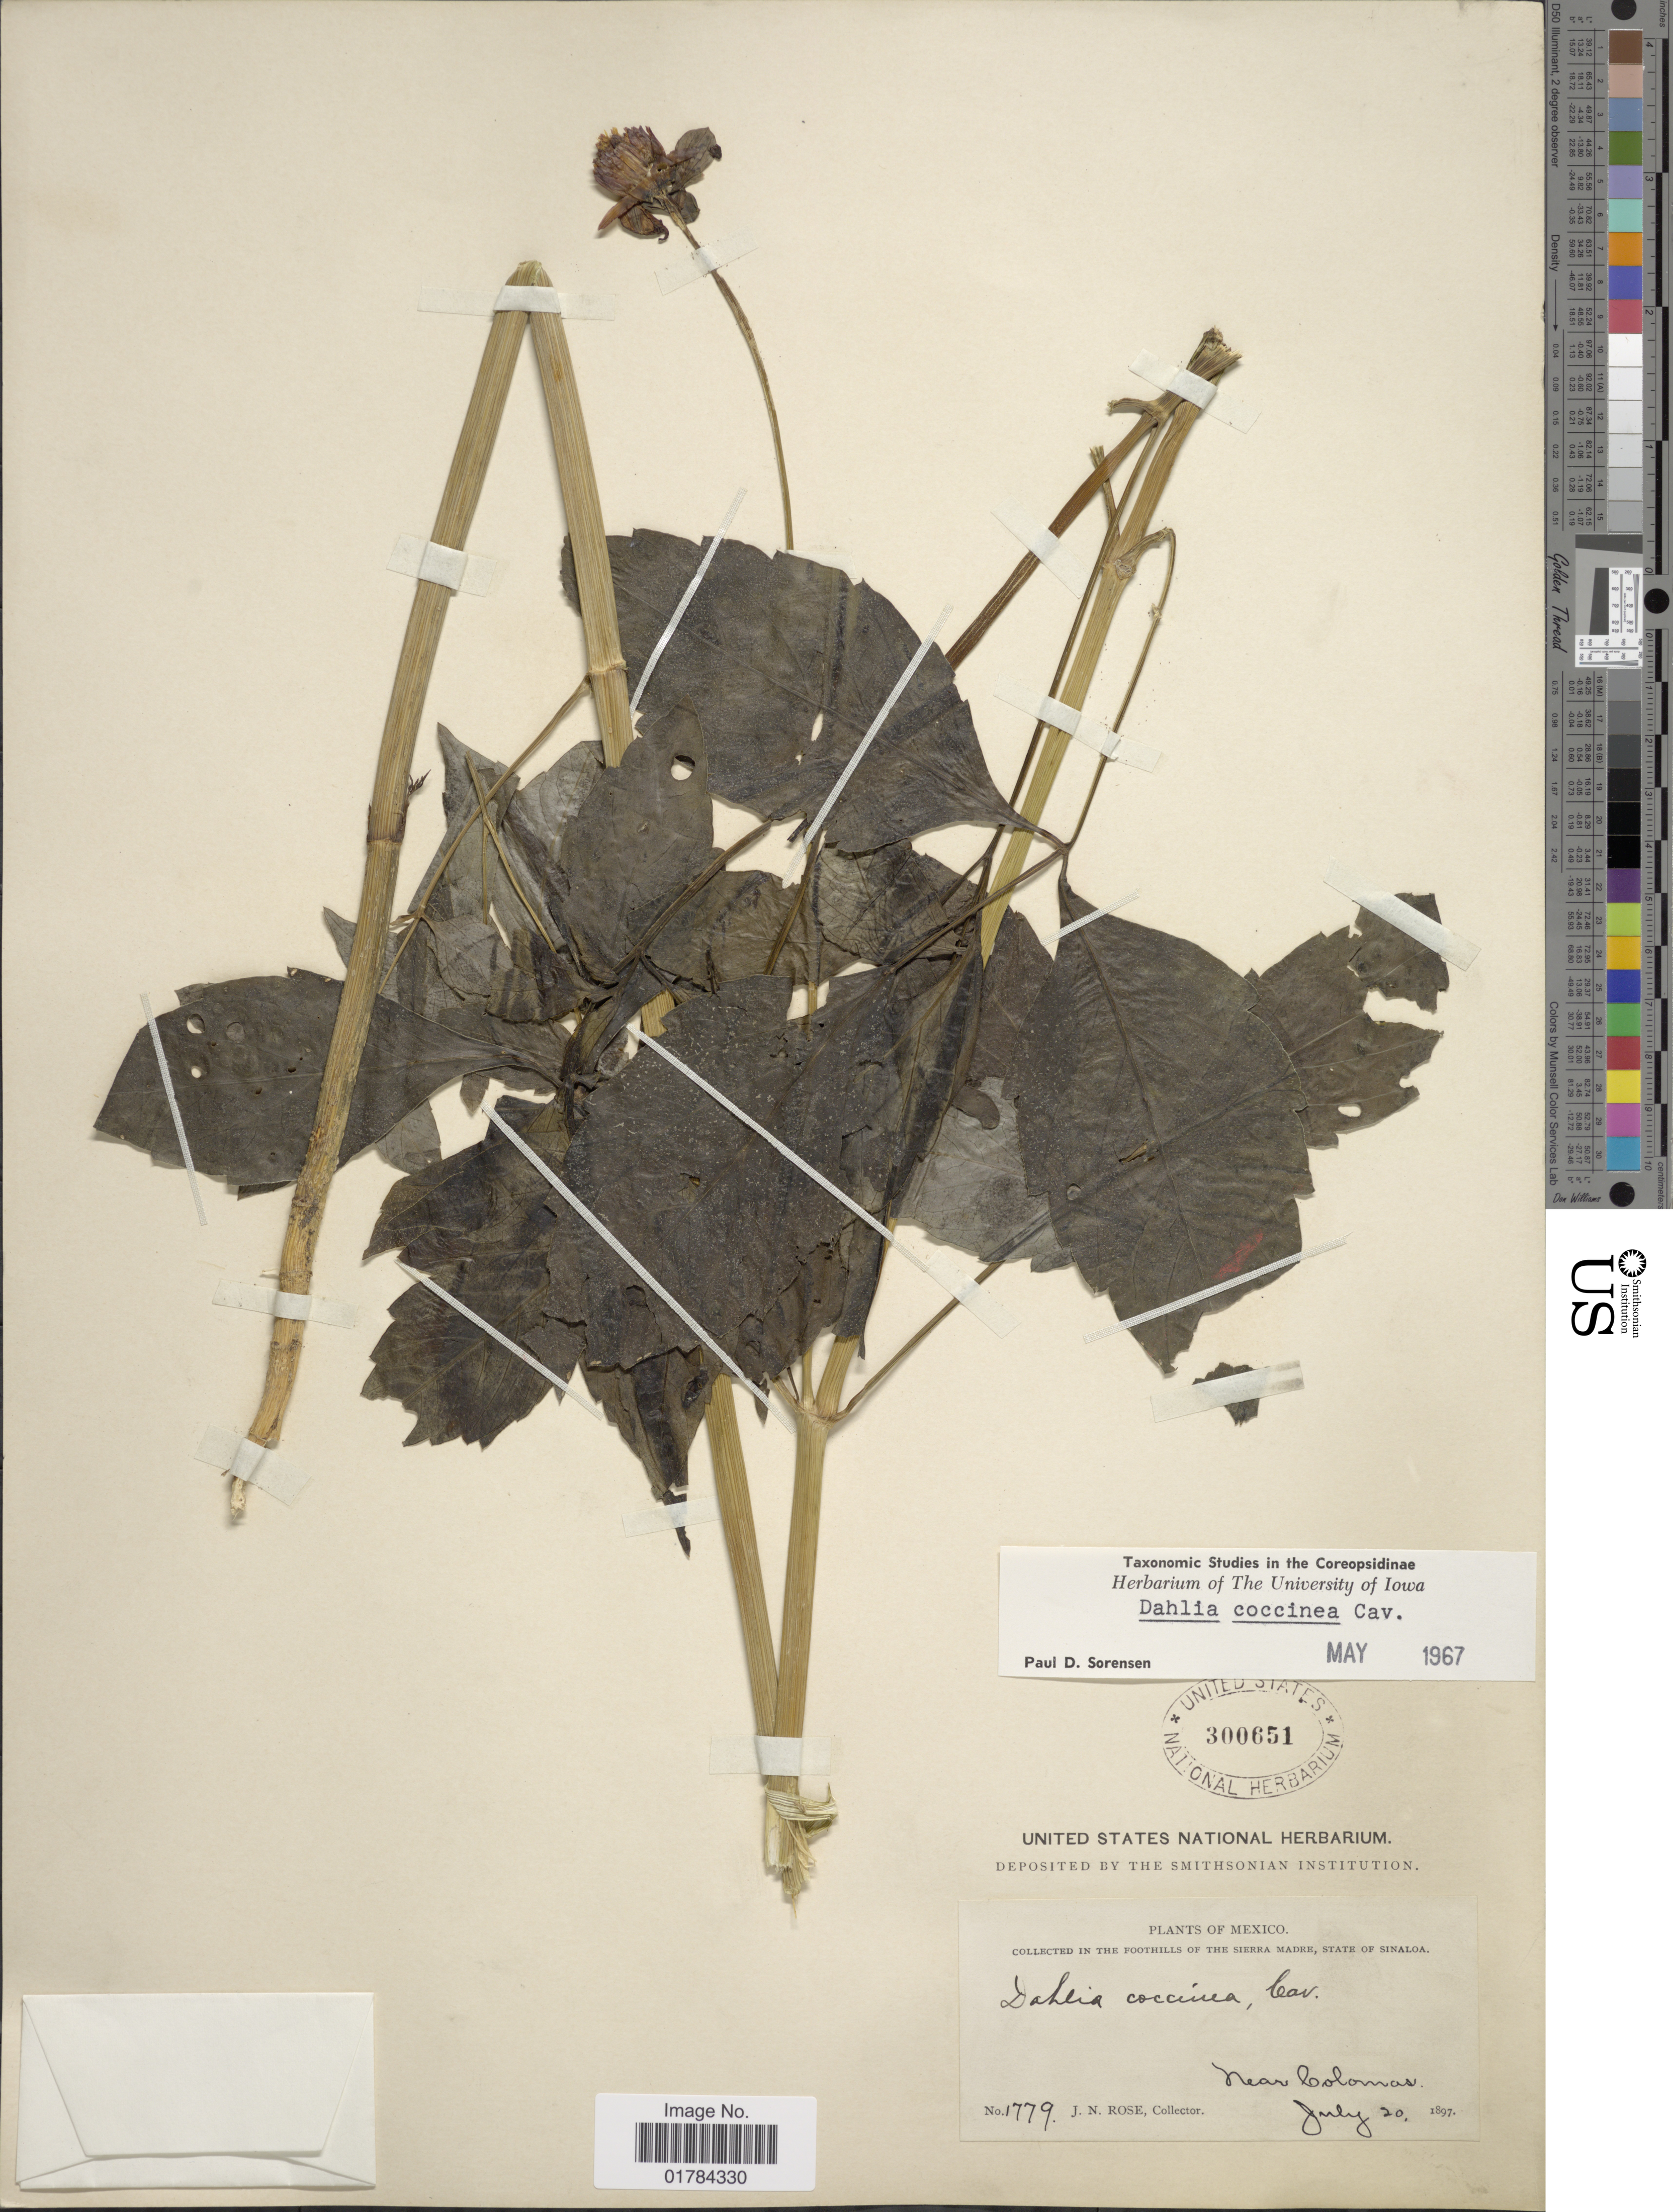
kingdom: Plantae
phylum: Tracheophyta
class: Magnoliopsida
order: Asterales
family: Asteraceae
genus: Dahlia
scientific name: Dahlia coccinea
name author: Cav.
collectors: J. N. Rose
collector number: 1779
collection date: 1897-07-20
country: Mexico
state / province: Sinaloa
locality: Foothills of the Sierra Madre, near Colomas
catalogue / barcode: US 300651